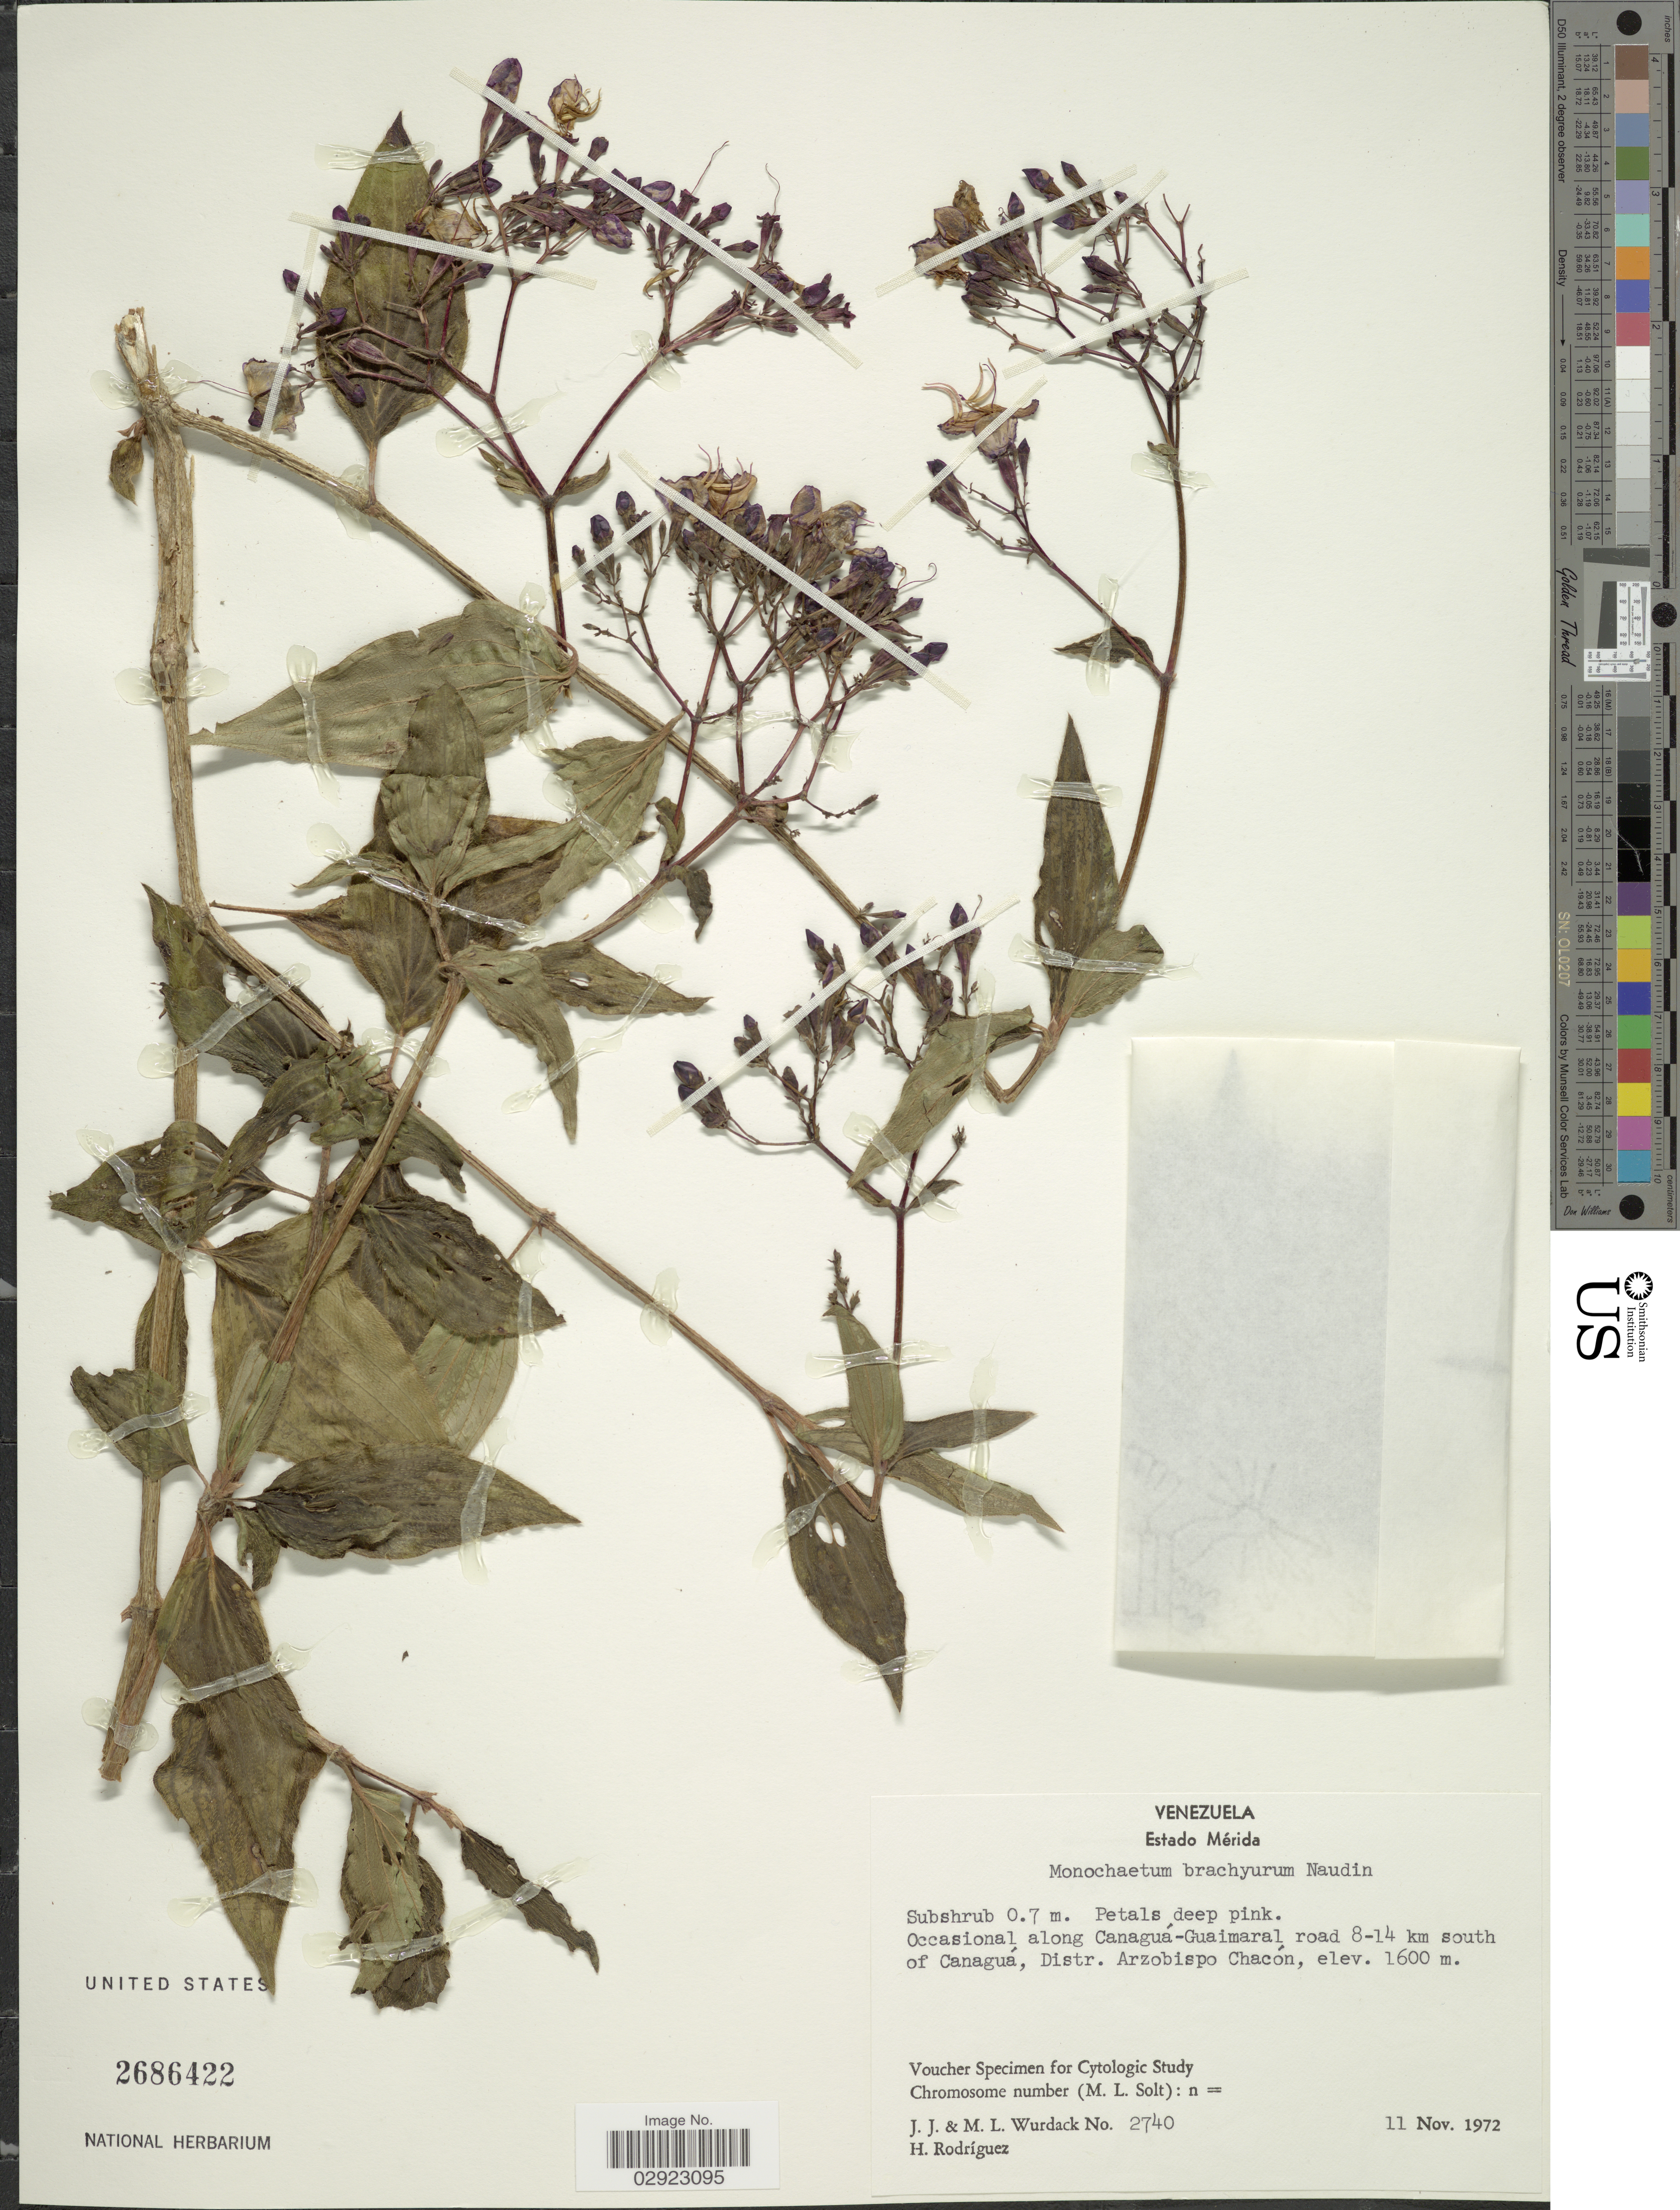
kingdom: Plantae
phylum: Tracheophyta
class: Magnoliopsida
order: Myrtales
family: Melastomataceae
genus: Monochaetum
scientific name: Monochaetum brachyurum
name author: Naudin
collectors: J. J. Wurdack, M. L. Wurdack & H. Rodríguez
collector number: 2740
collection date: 1972-11-11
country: Venezuela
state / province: Mérida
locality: Occasional along Canaguá-Guaimaral, road 8-14 km south of Canaguá, Distr. Arzobispo Chacón.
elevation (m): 1600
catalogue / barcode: US 2686422